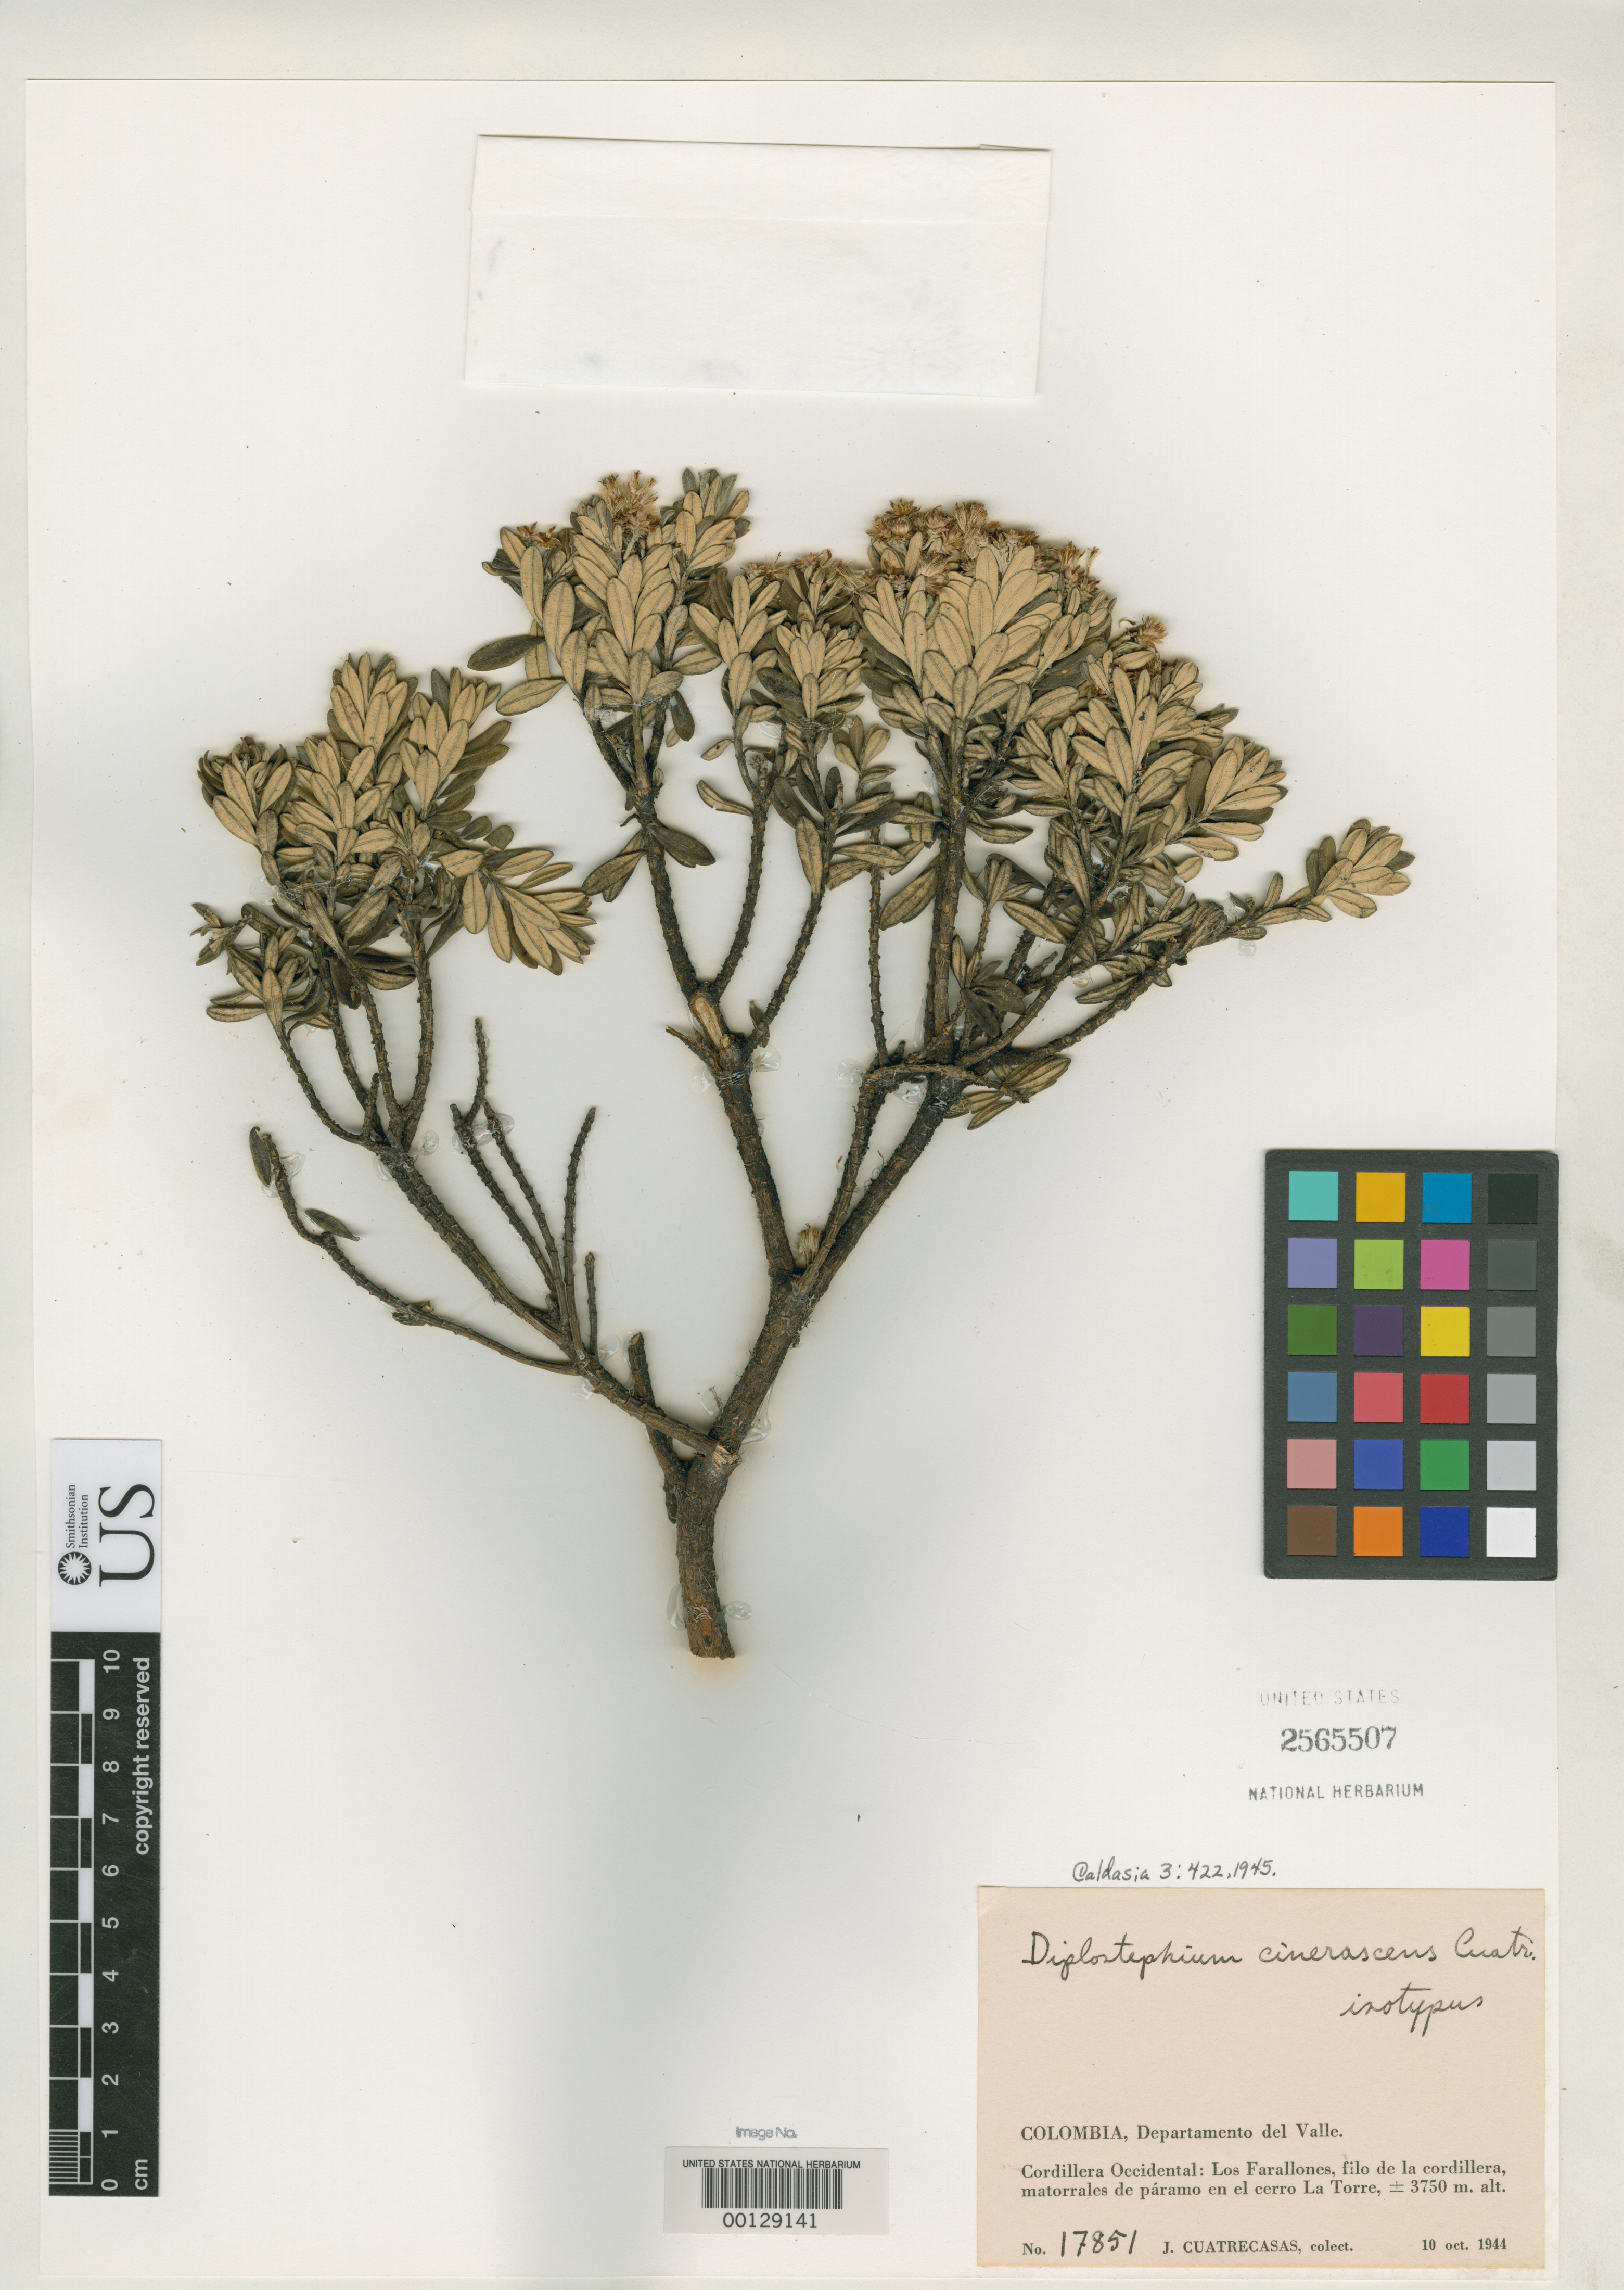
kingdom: Plantae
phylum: Tracheophyta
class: Magnoliopsida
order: Asterales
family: Asteraceae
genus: Diplostephium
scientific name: Diplostephium cinerascens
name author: Cuatrec.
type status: Isotype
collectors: J. Cuatrecasas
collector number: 17851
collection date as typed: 10 Oct 1944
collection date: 1944-10-10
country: Colombia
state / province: Valle del Cauca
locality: Cordillera Occidental; Los Farallones.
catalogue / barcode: US 2565507